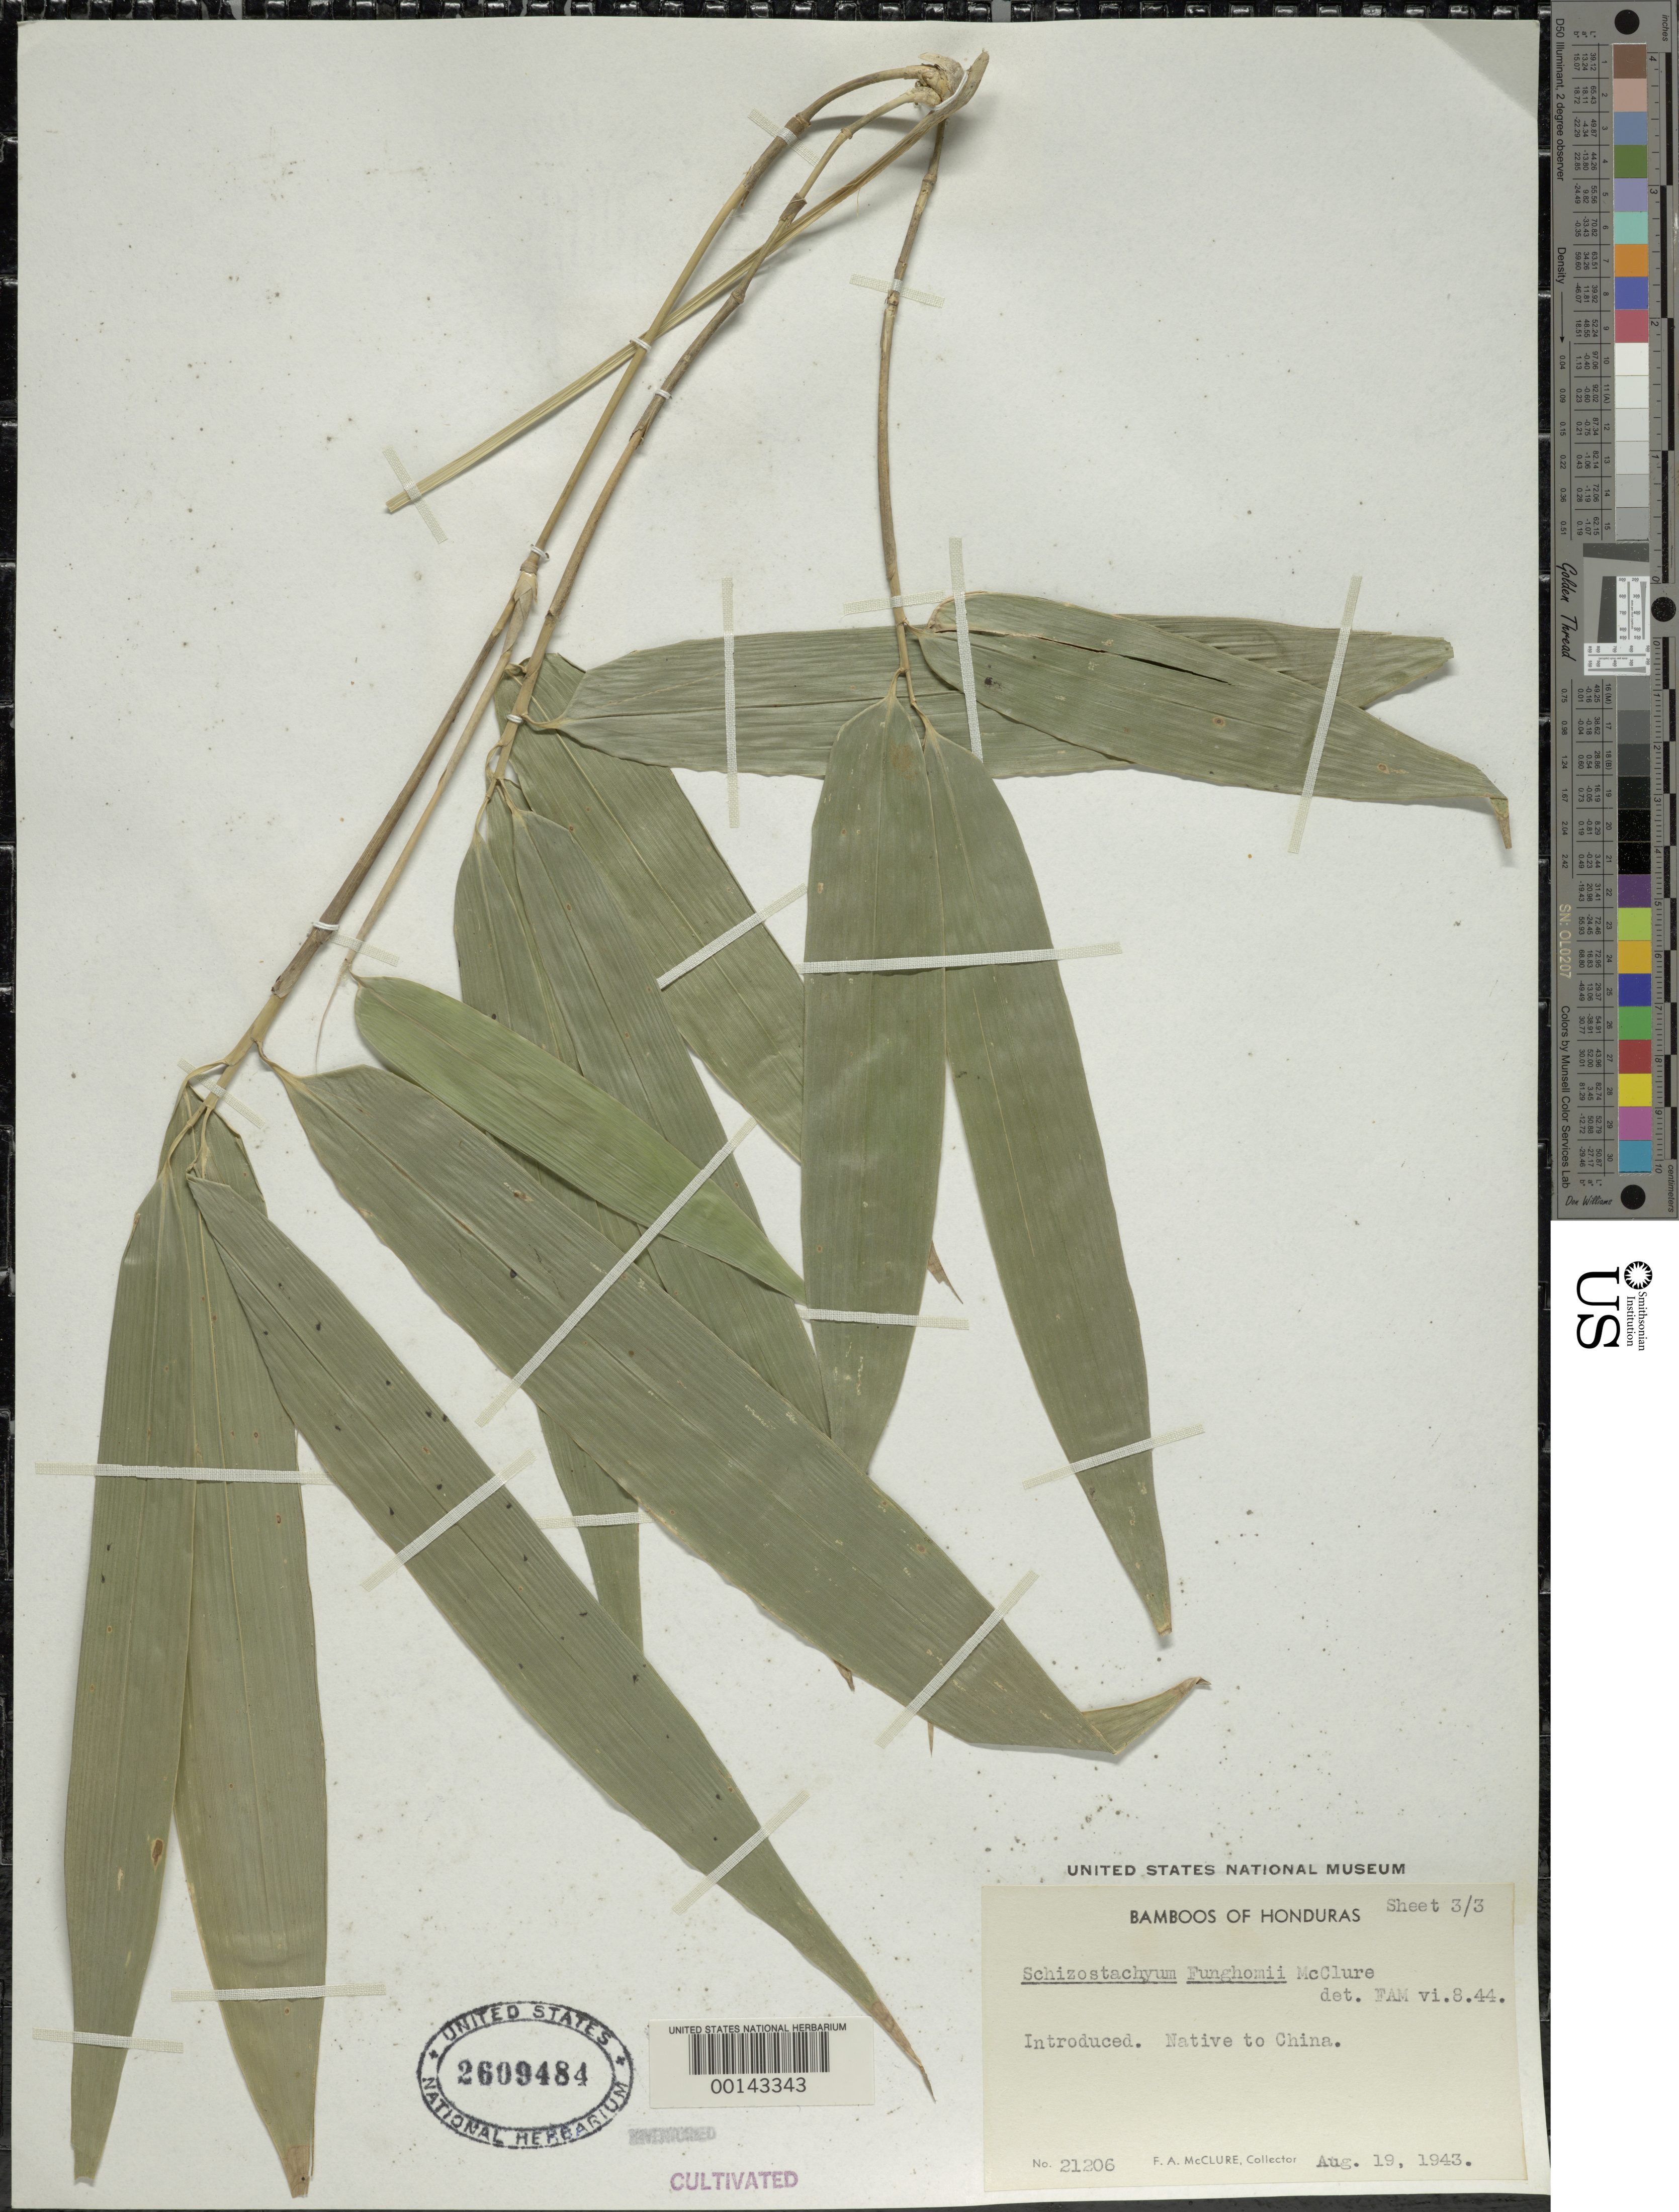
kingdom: Plantae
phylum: Tracheophyta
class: Liliopsida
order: Poales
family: Poaceae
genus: Schizostachyum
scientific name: Schizostachyum funghomii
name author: McClure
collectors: F. A. McClure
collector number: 21206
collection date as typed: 19 Aug 1943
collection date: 1943-08-19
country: Honduras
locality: Lancetilla, united fruit company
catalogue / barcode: US 2609484